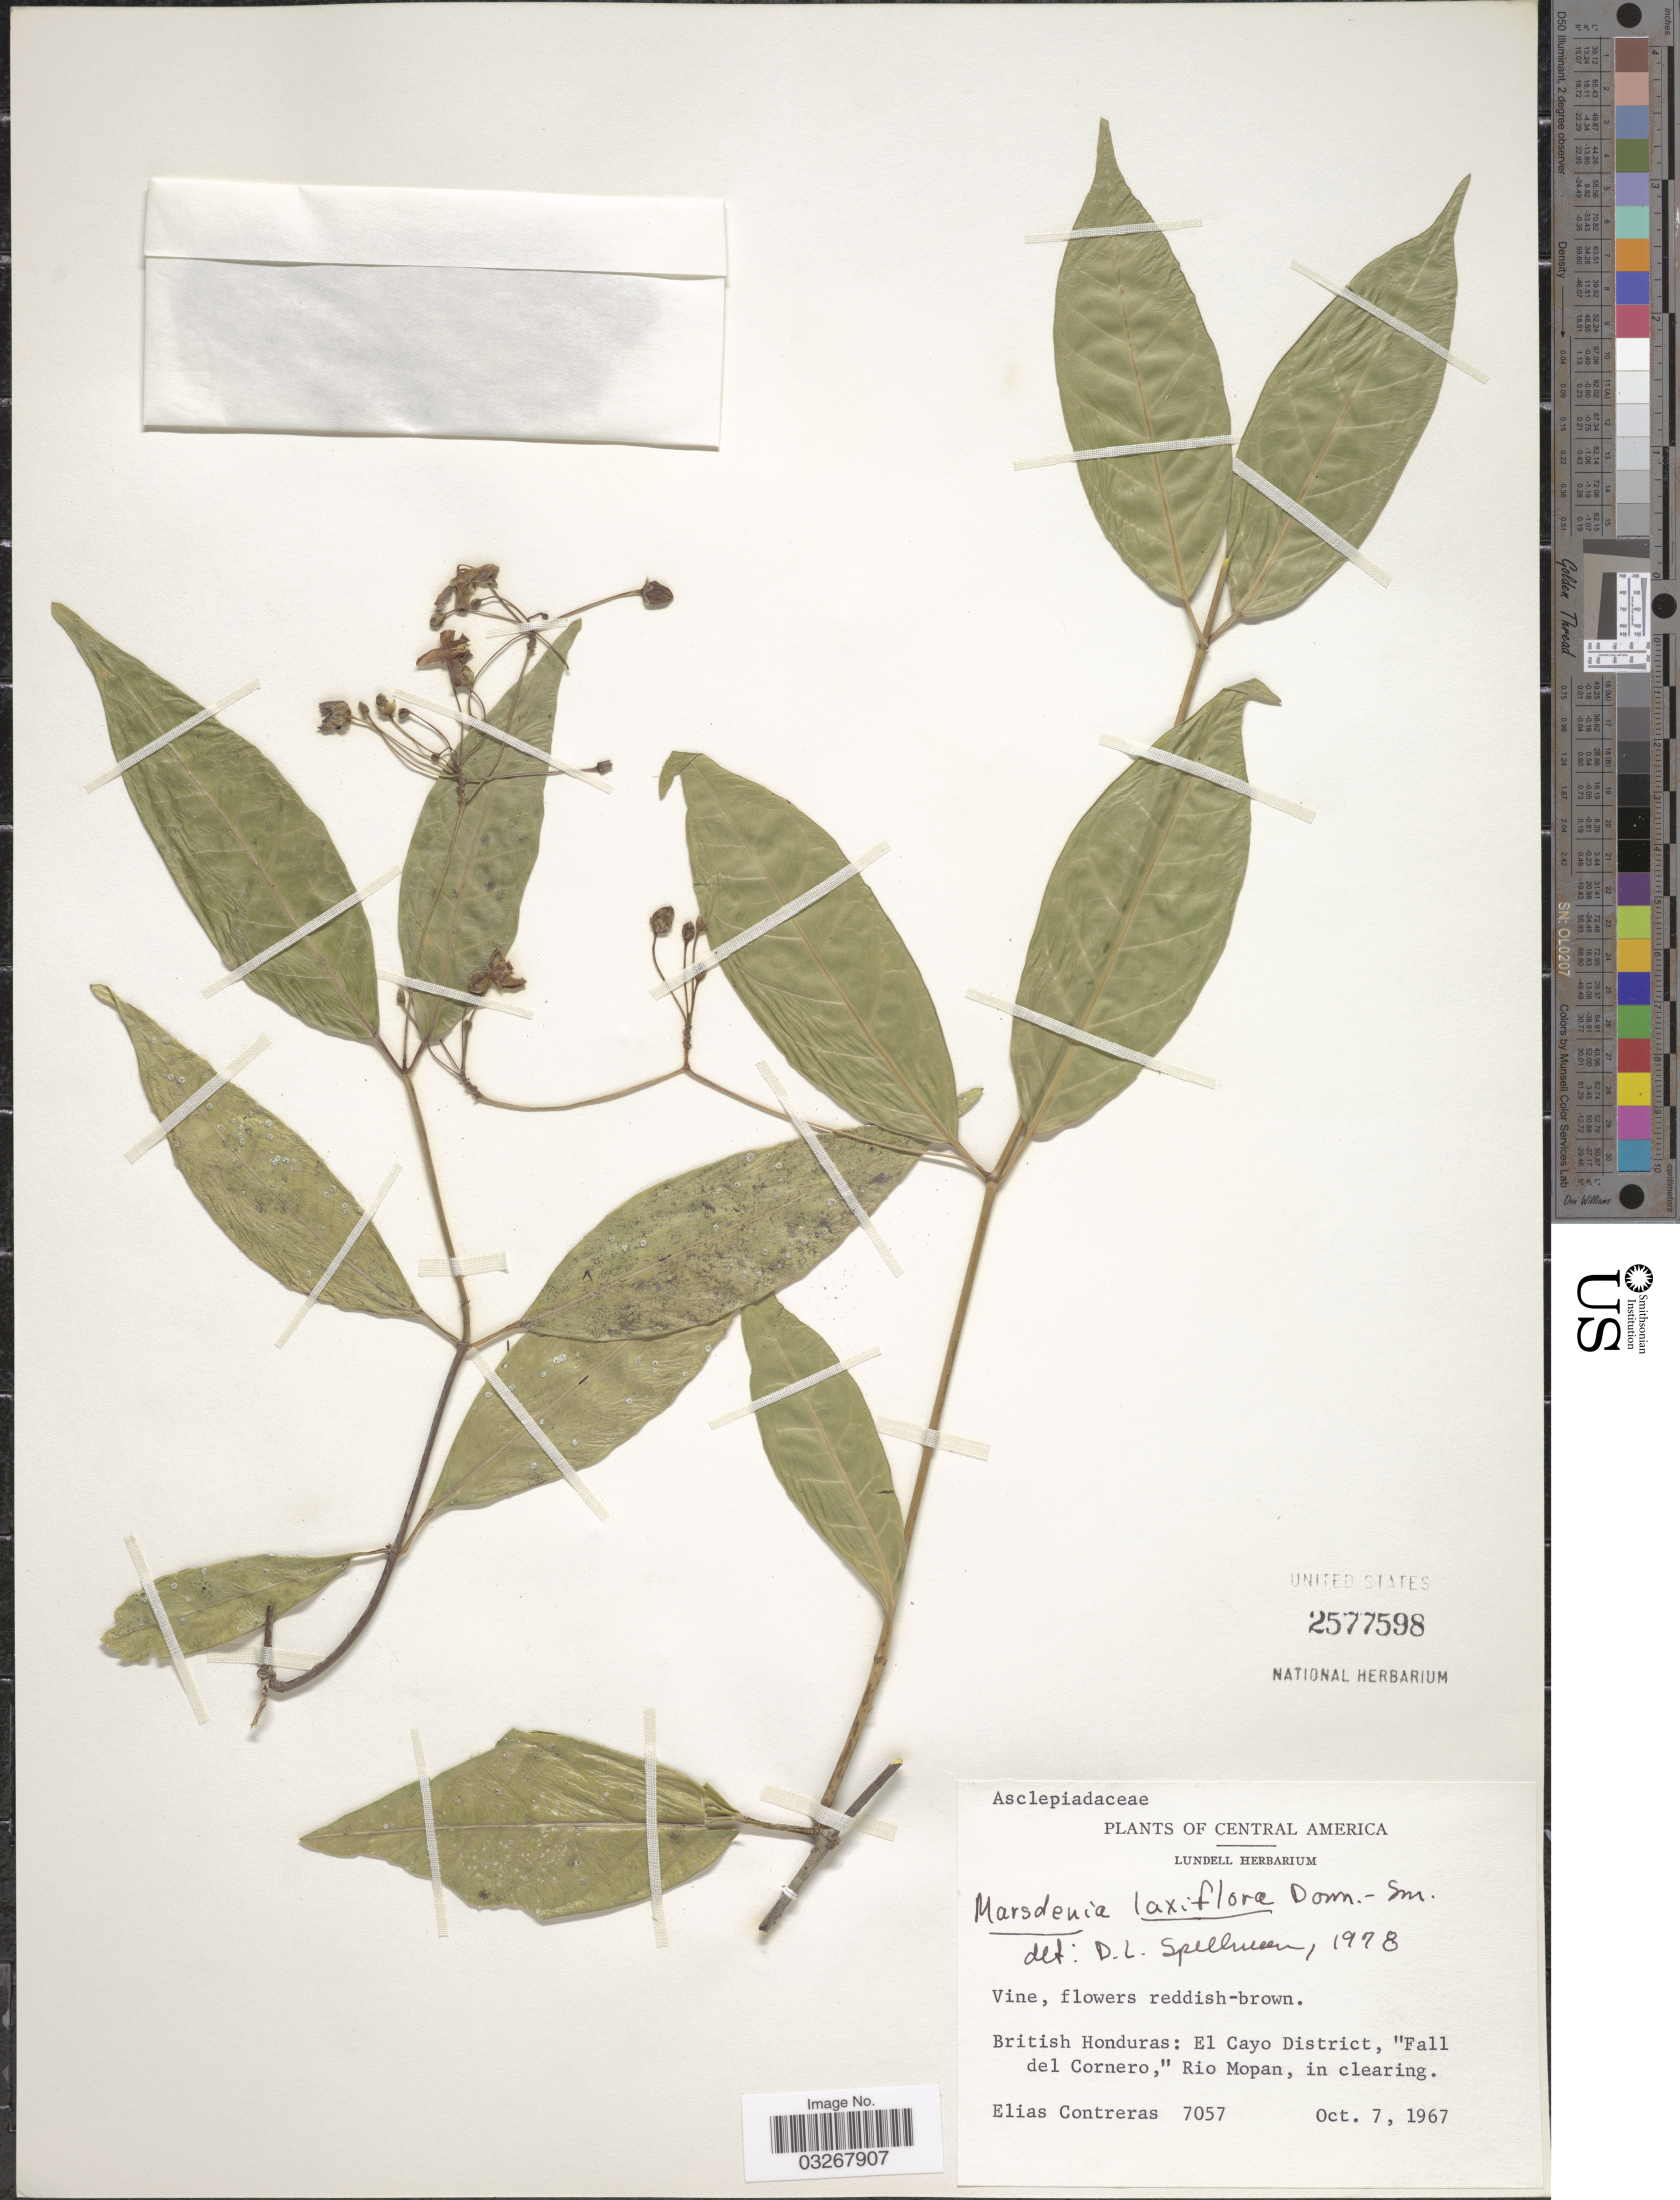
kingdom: Plantae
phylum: Tracheophyta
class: Magnoliopsida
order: Gentianales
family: Apocynaceae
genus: Marsdenia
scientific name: Marsdenia laxiflora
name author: Donn. Sm.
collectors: E. Contreras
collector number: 7057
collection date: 1967-10-07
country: Belize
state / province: Cayo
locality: British Honduras: El Cayo District, "Fall del Cornero," Rio Mopan, in clearing.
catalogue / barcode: US 2577598